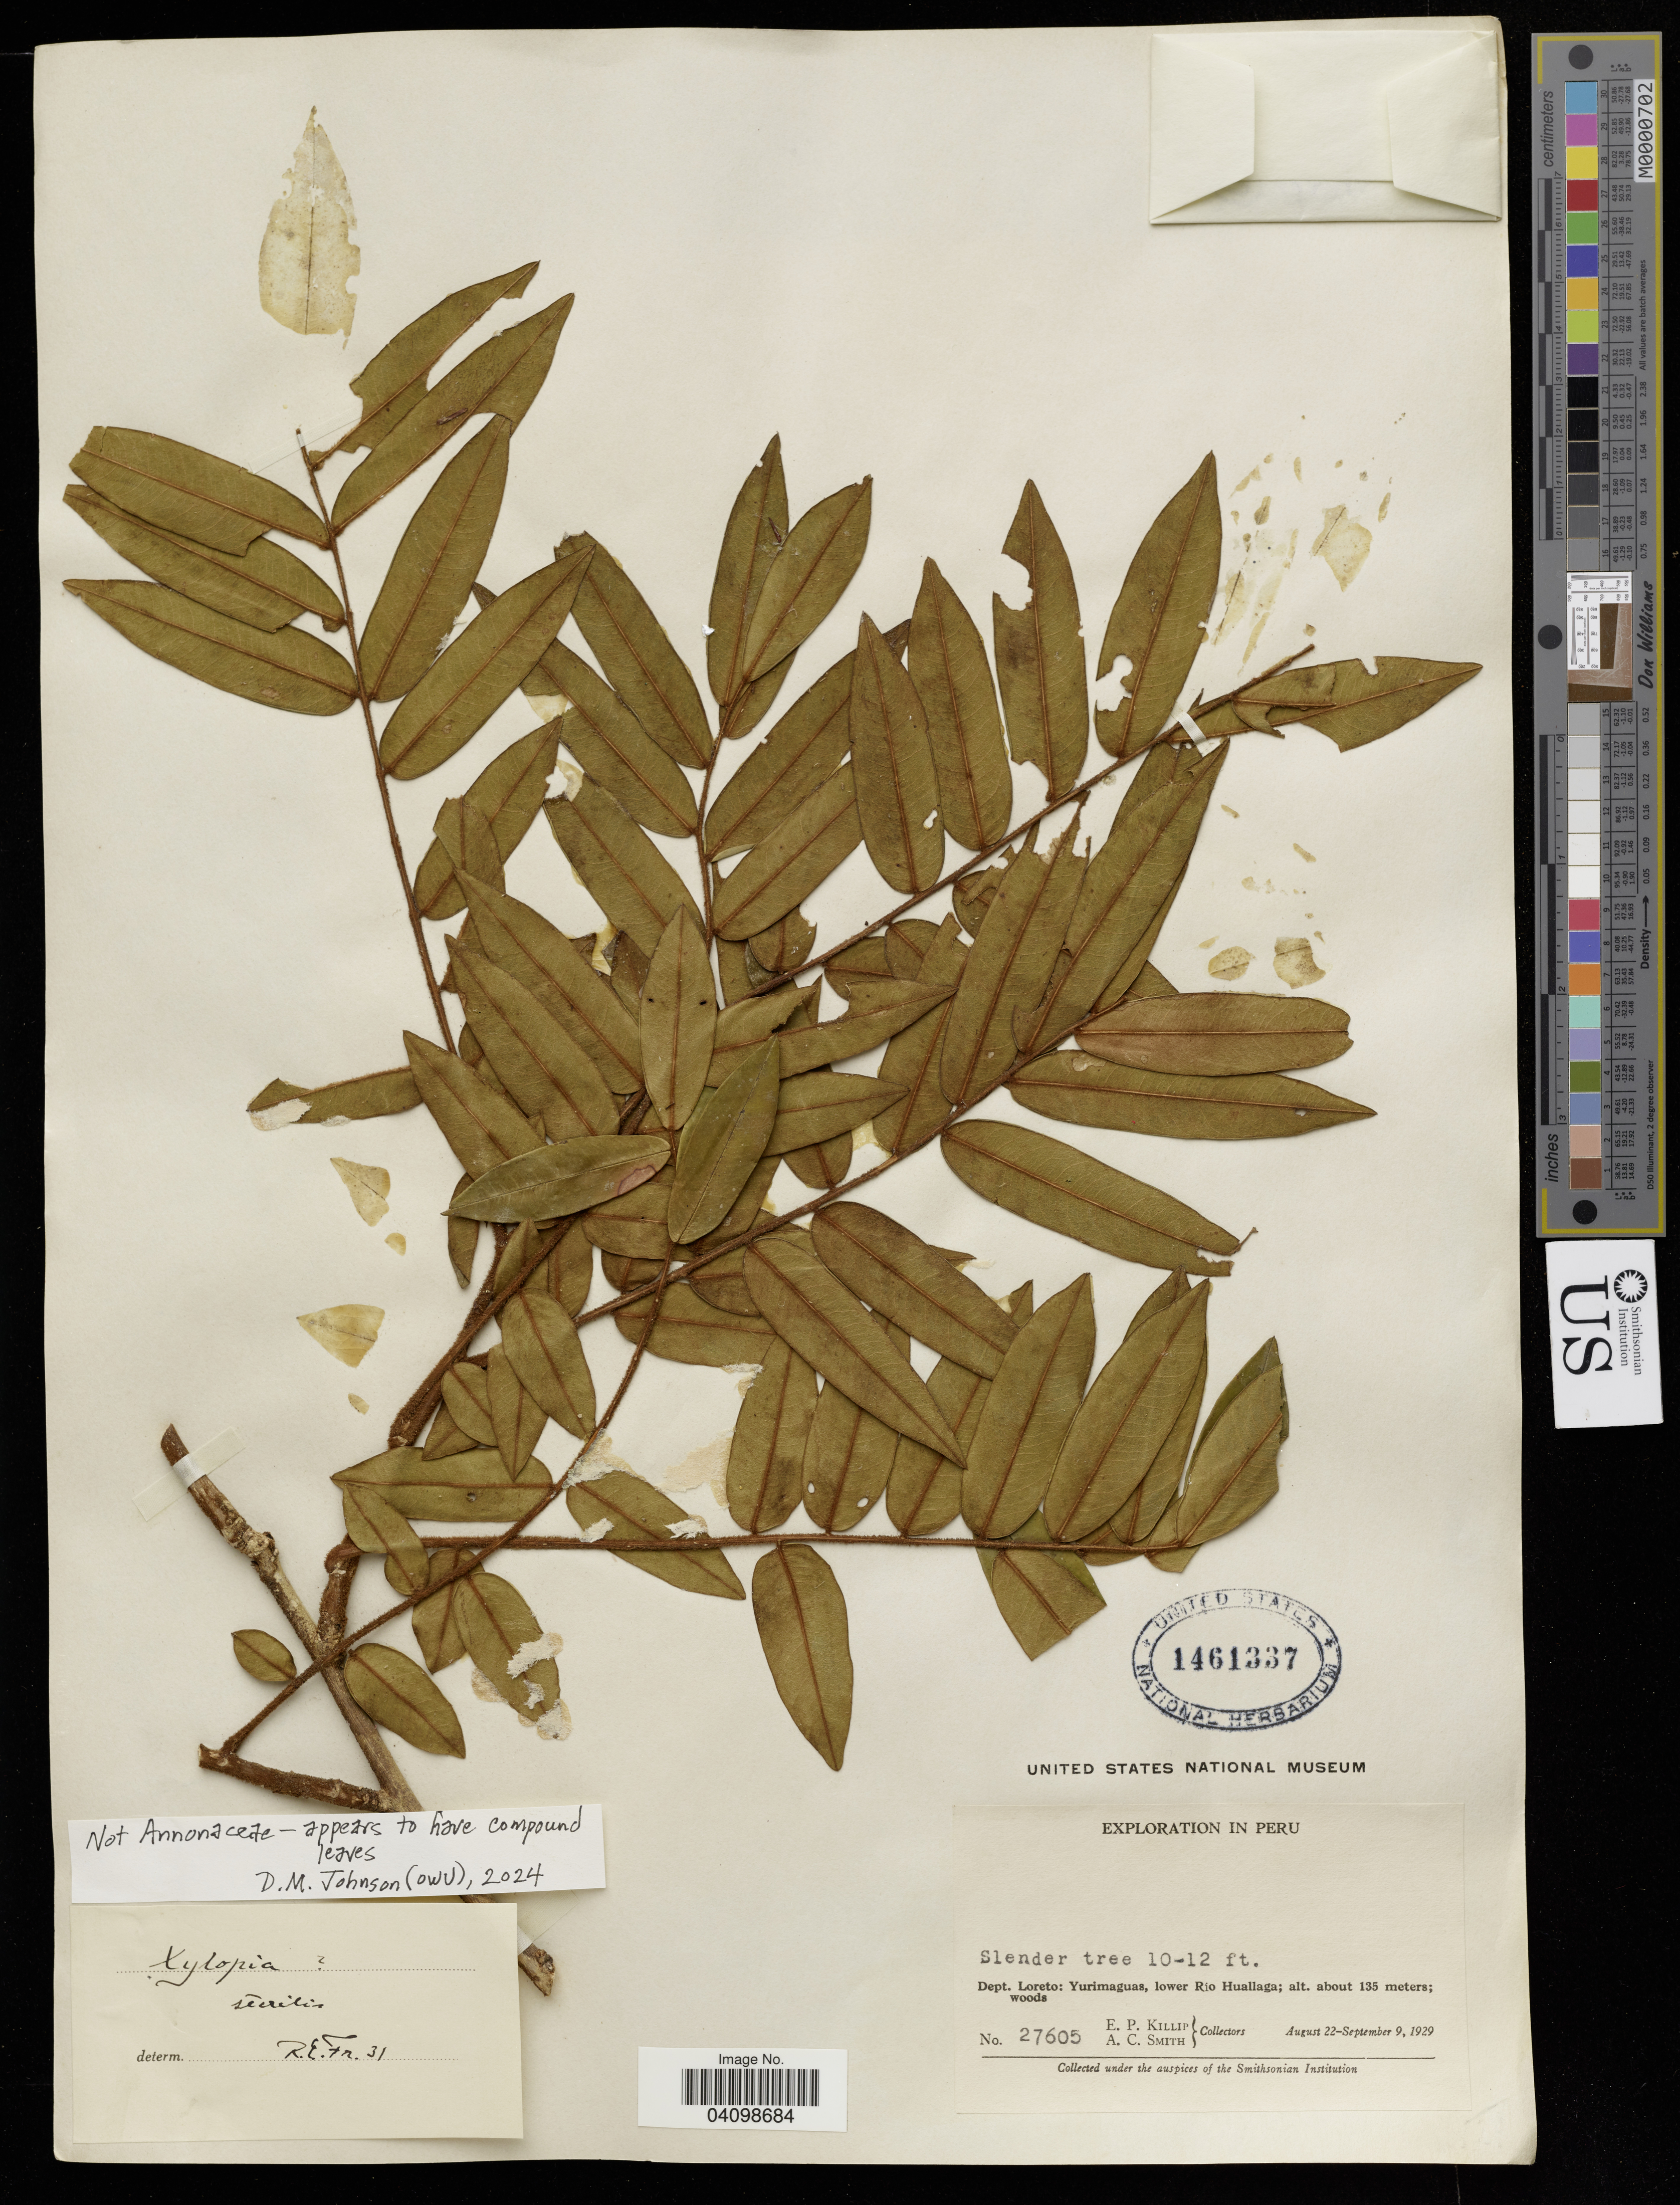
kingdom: Plantae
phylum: Tracheophyta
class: Magnoliopsida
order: Magnoliales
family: Annonaceae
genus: Xylopia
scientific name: Xylopia sp.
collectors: E. Killip & A. C. Smith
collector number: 27605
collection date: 1929-08-22/1929-09-09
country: Peru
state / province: Loreto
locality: Yurimaguas, lower Río Huallaga.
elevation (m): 135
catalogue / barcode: US 1461337